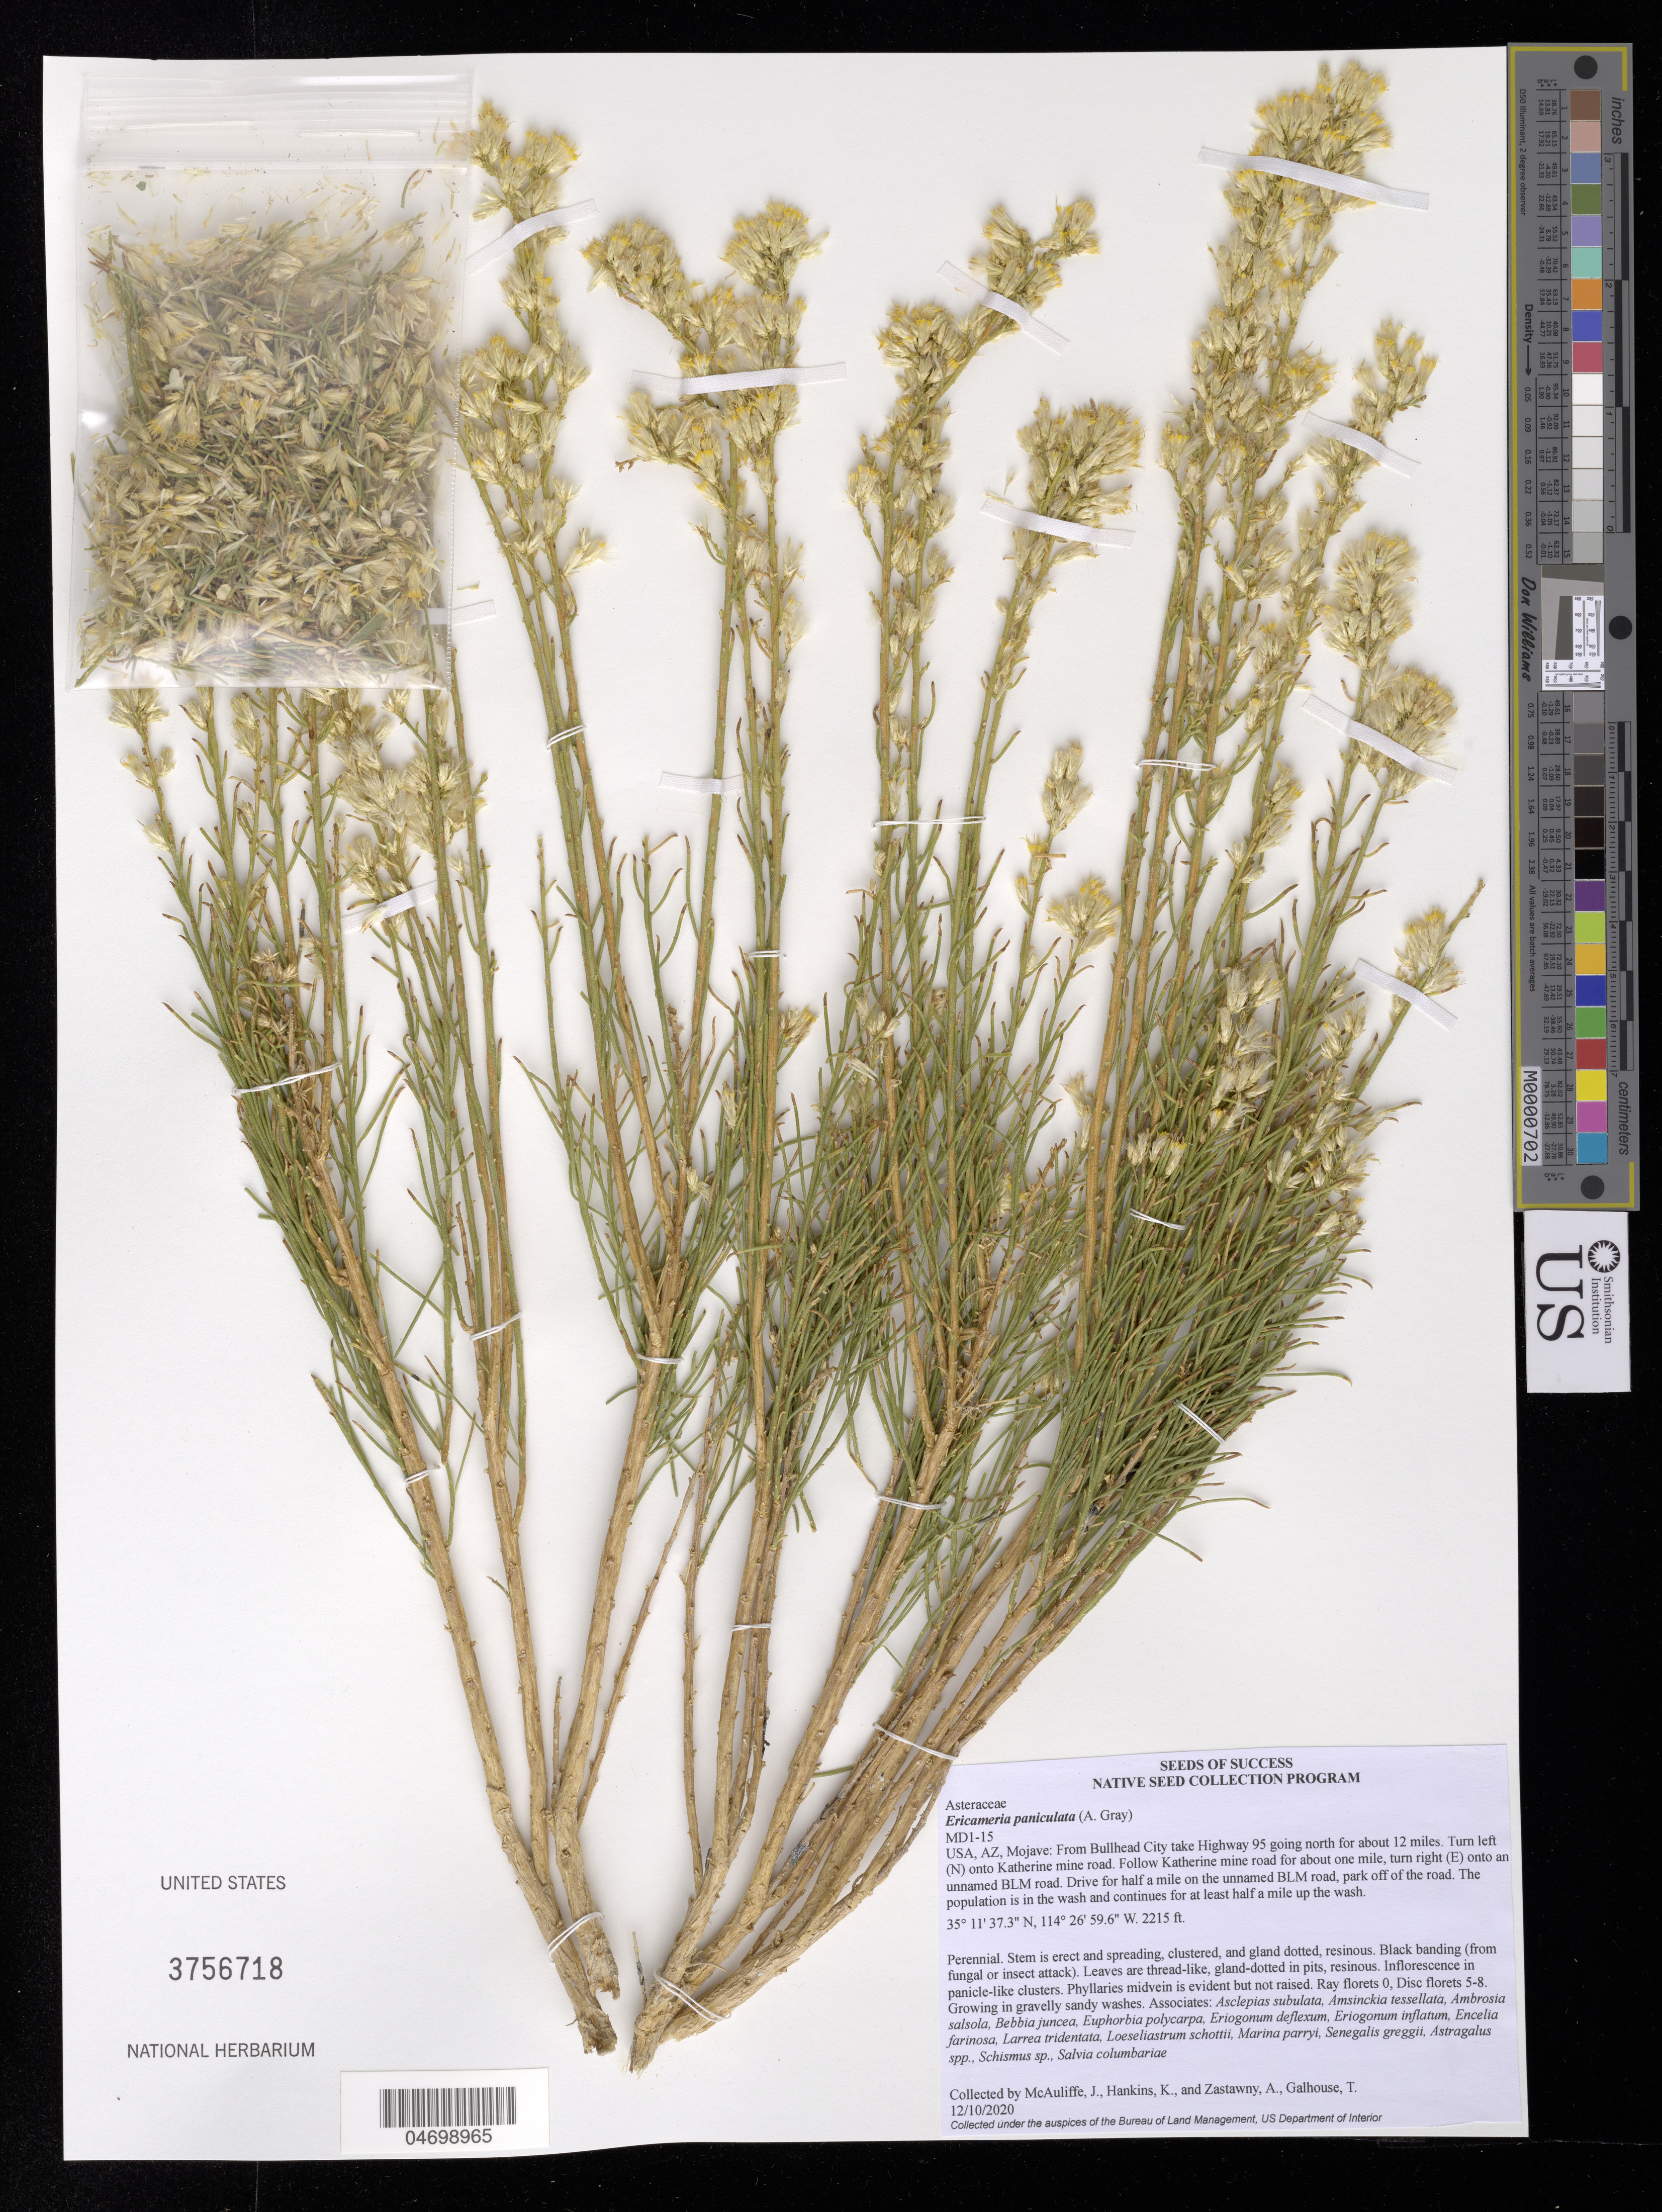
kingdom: Plantae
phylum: Tracheophyta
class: Magnoliopsida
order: Asterales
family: Asteraceae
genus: Ericameria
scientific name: Ericameria paniculata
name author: (A. Gray) Rydb.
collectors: J. McAuliffe, K. Hankins, A. Zastawny & T. Galhouse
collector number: MD1-15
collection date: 2020-12-10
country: United States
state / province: Arizona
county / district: Mojave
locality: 1 mi on Katherine mine road, E onto an unnamed BLM road for 0.5 mi. up the wash.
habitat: Gravelly sandy washes. With Ambrosia salsola, Bebbia juncea, Marina parryi, etc.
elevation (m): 675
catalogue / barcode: US 3756718